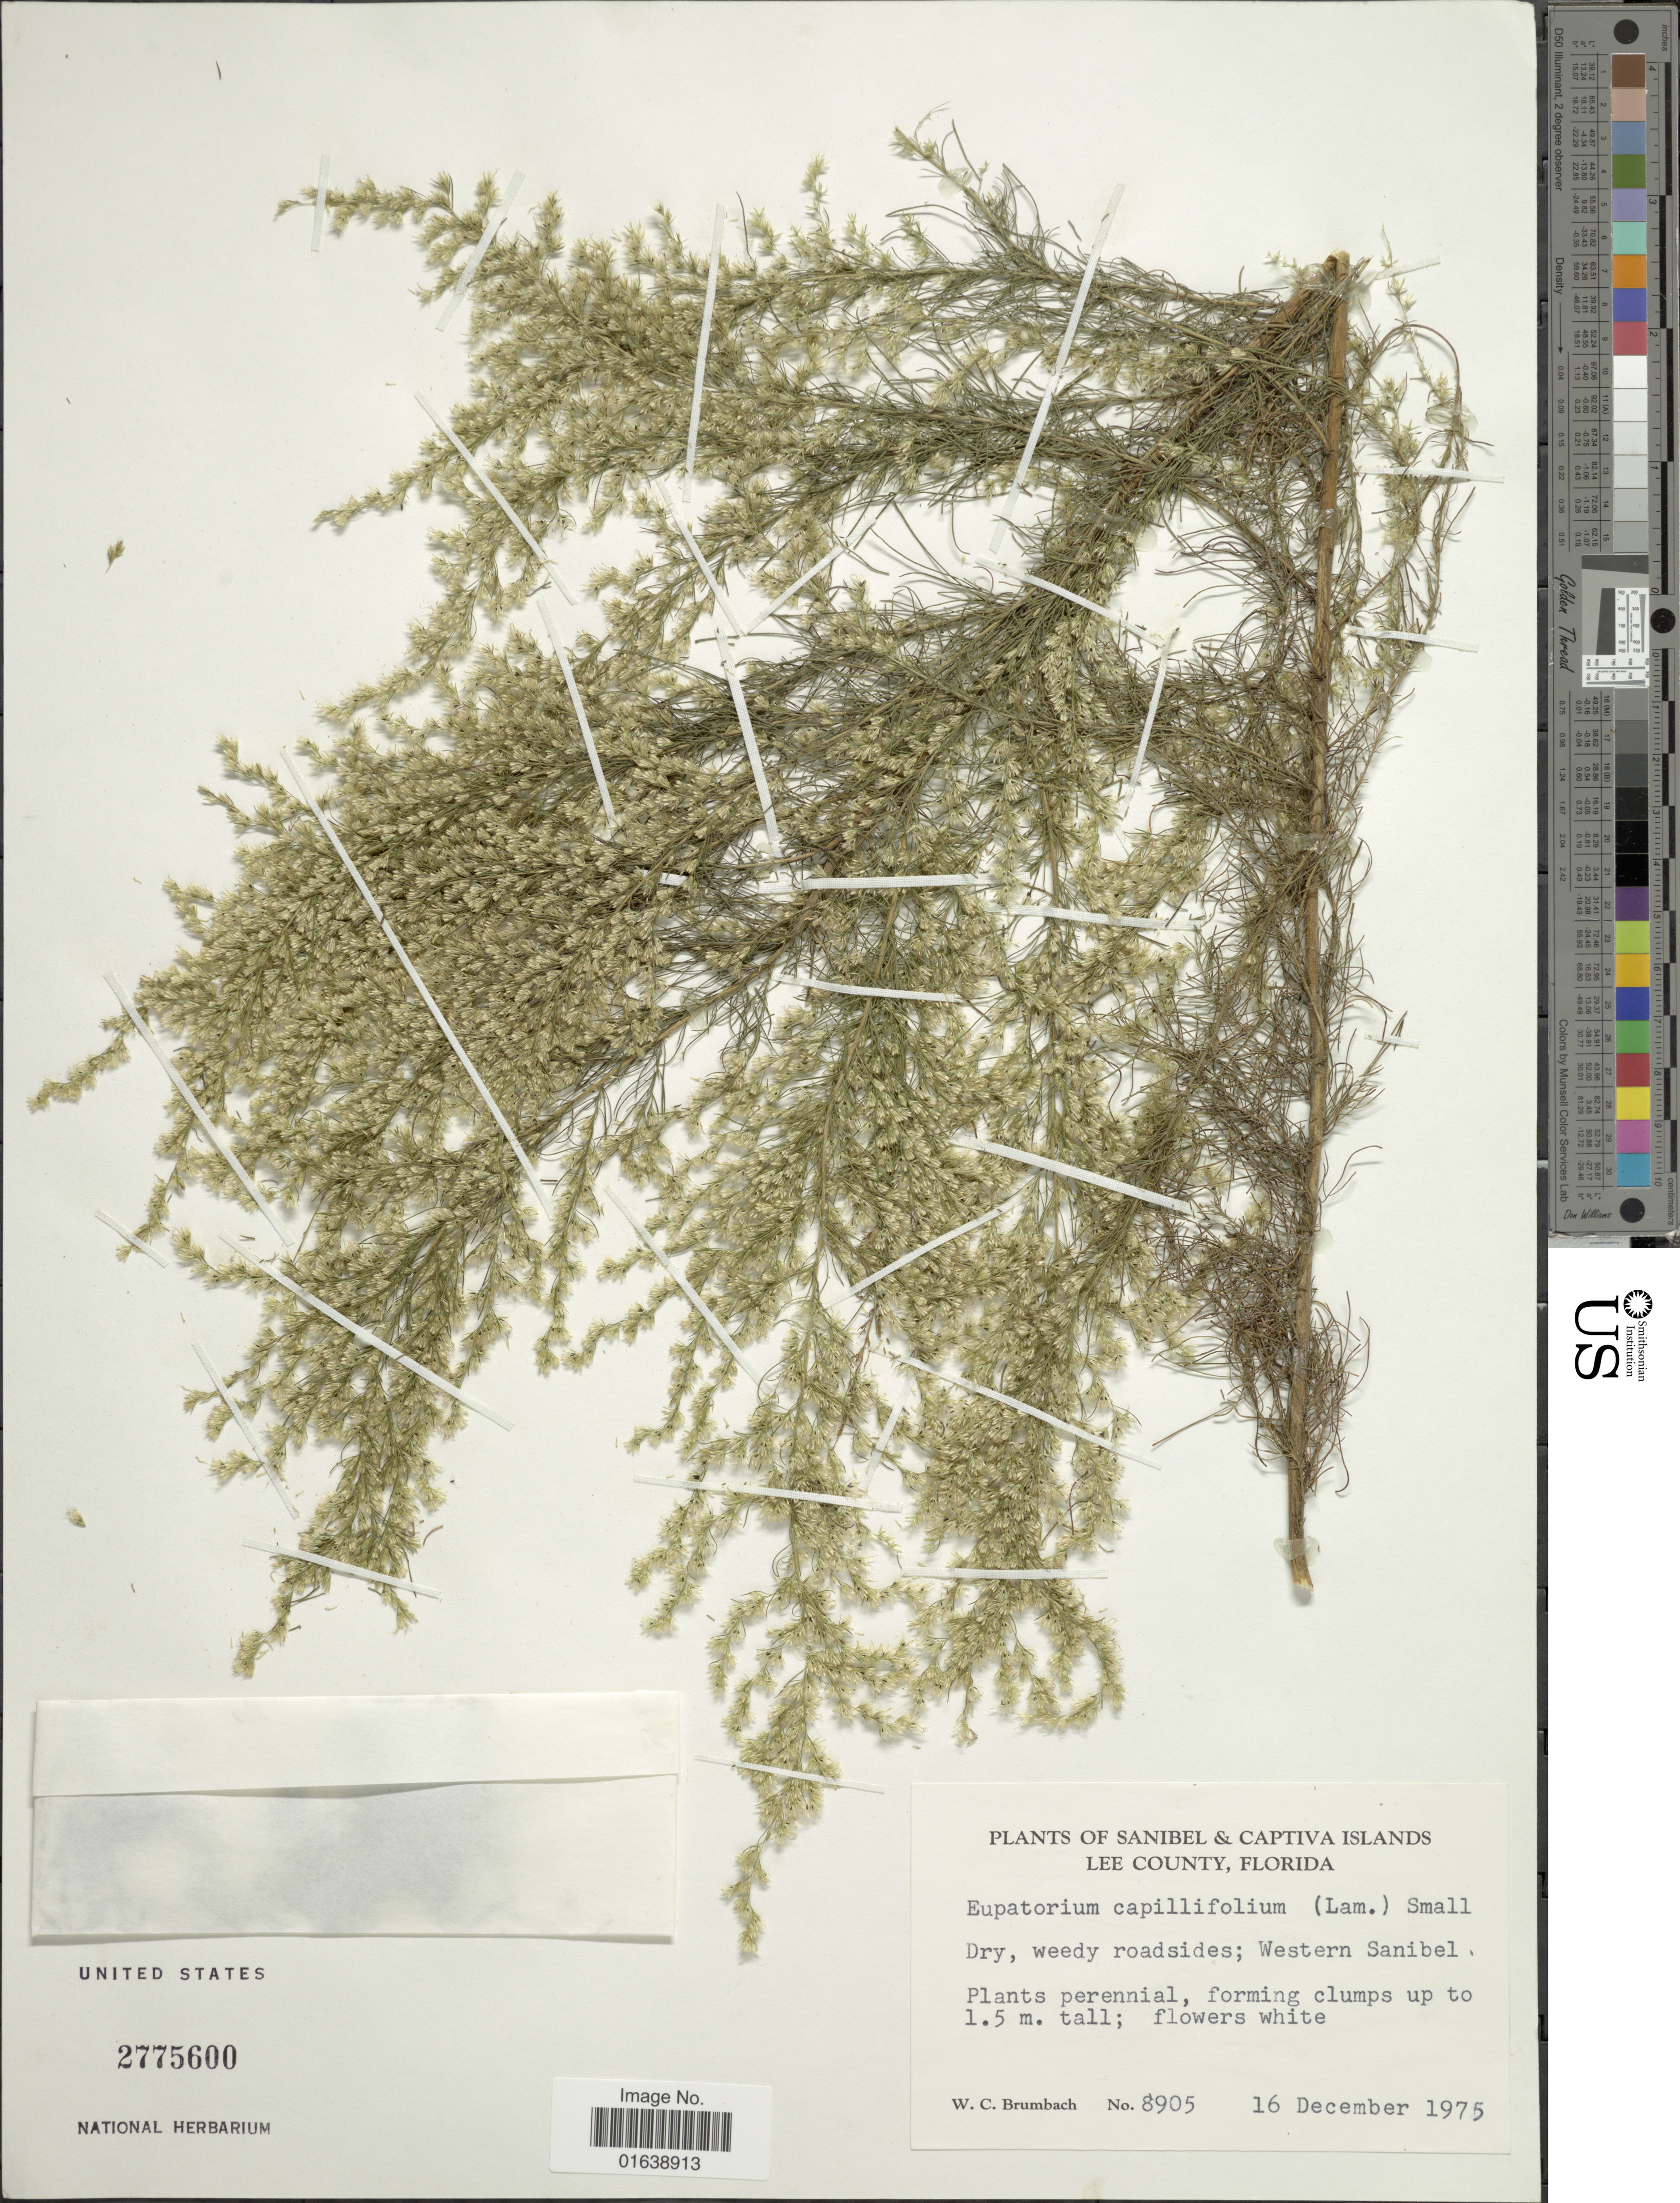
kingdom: Plantae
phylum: Tracheophyta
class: Magnoliopsida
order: Asterales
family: Asteraceae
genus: Eupatorium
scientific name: Eupatorium capillifolium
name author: (Lam.) Small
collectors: W. C. Brumbach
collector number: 8905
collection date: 1975-12-16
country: United States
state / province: Florida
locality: Lee County, Florida. Dry, weedy rodsides; Western Sanibel.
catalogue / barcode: US 2775600